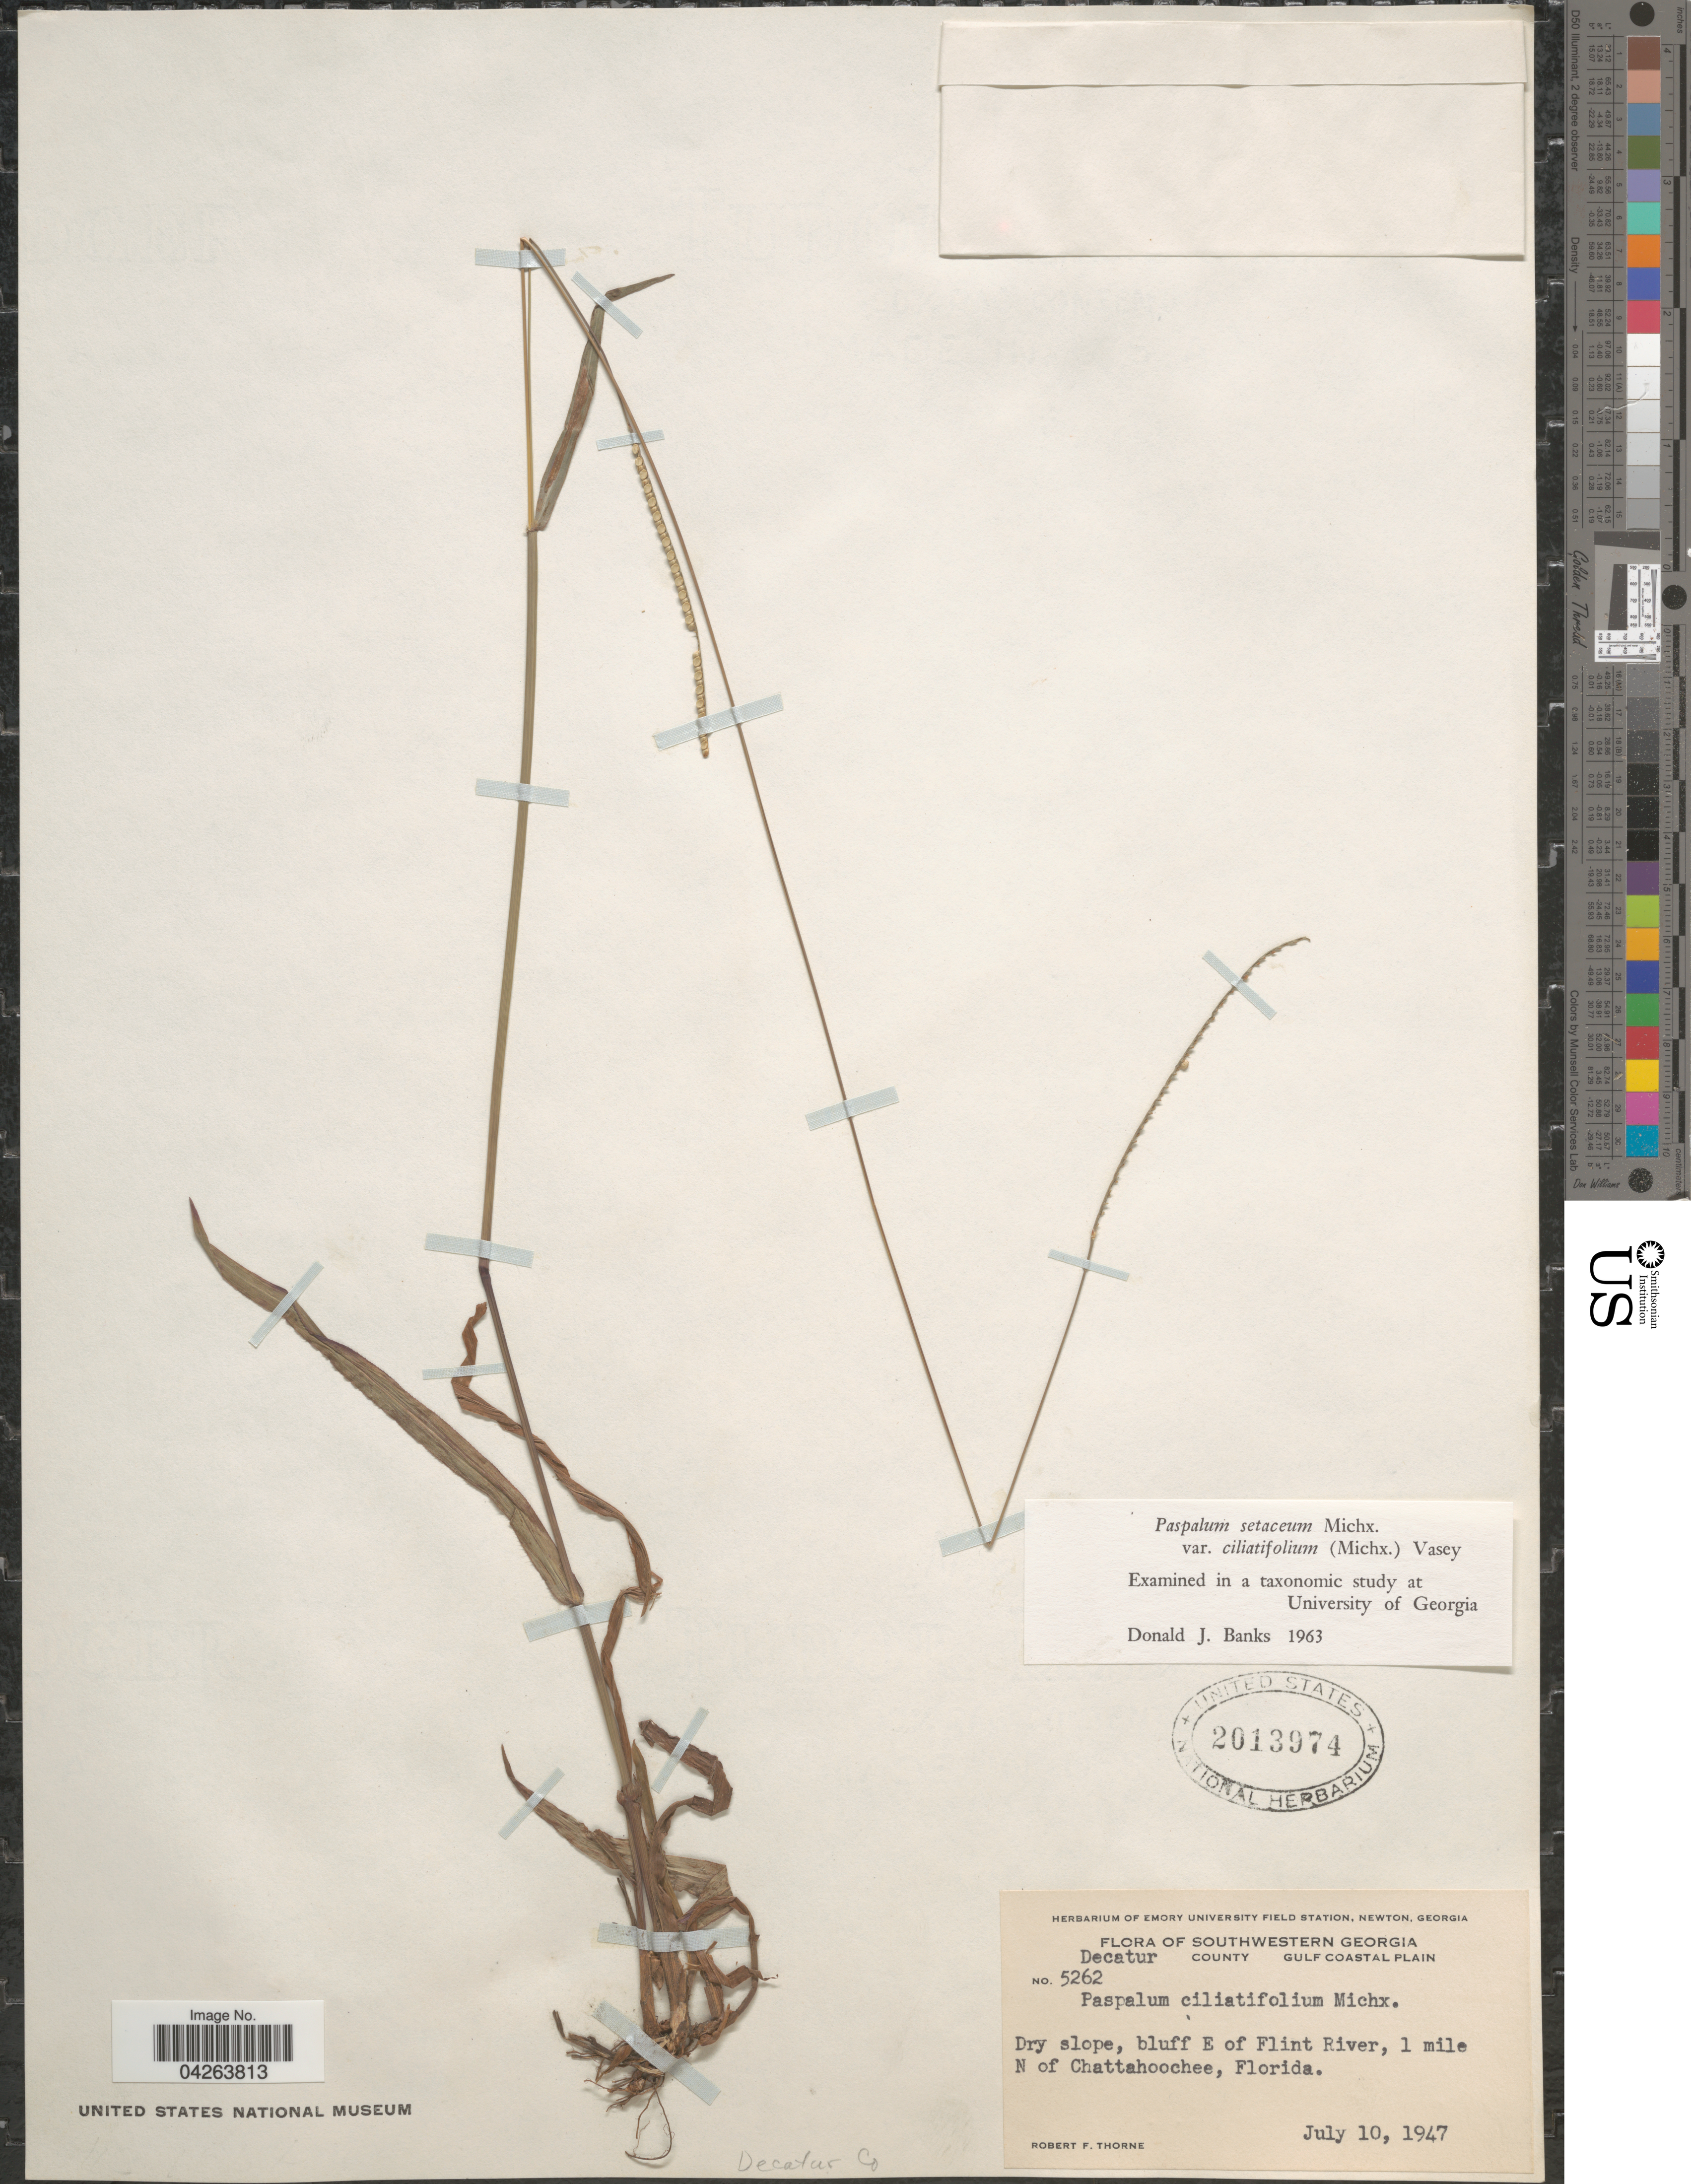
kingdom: Plantae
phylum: Tracheophyta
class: Liliopsida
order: Poales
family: Poaceae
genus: Paspalum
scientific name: Paspalum setaceum var. ciliatifolium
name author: (Michx.) Vasey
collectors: R. F. Thorne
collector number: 5262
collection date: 1947-07-10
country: United States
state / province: Georgia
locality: Southwestern Georgia. Decatur County. Gulf Coastal Plain. Dry slope, bluff E of Flint River, 1 mile N of Chattahoochee, Florida.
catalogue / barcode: US 2013974